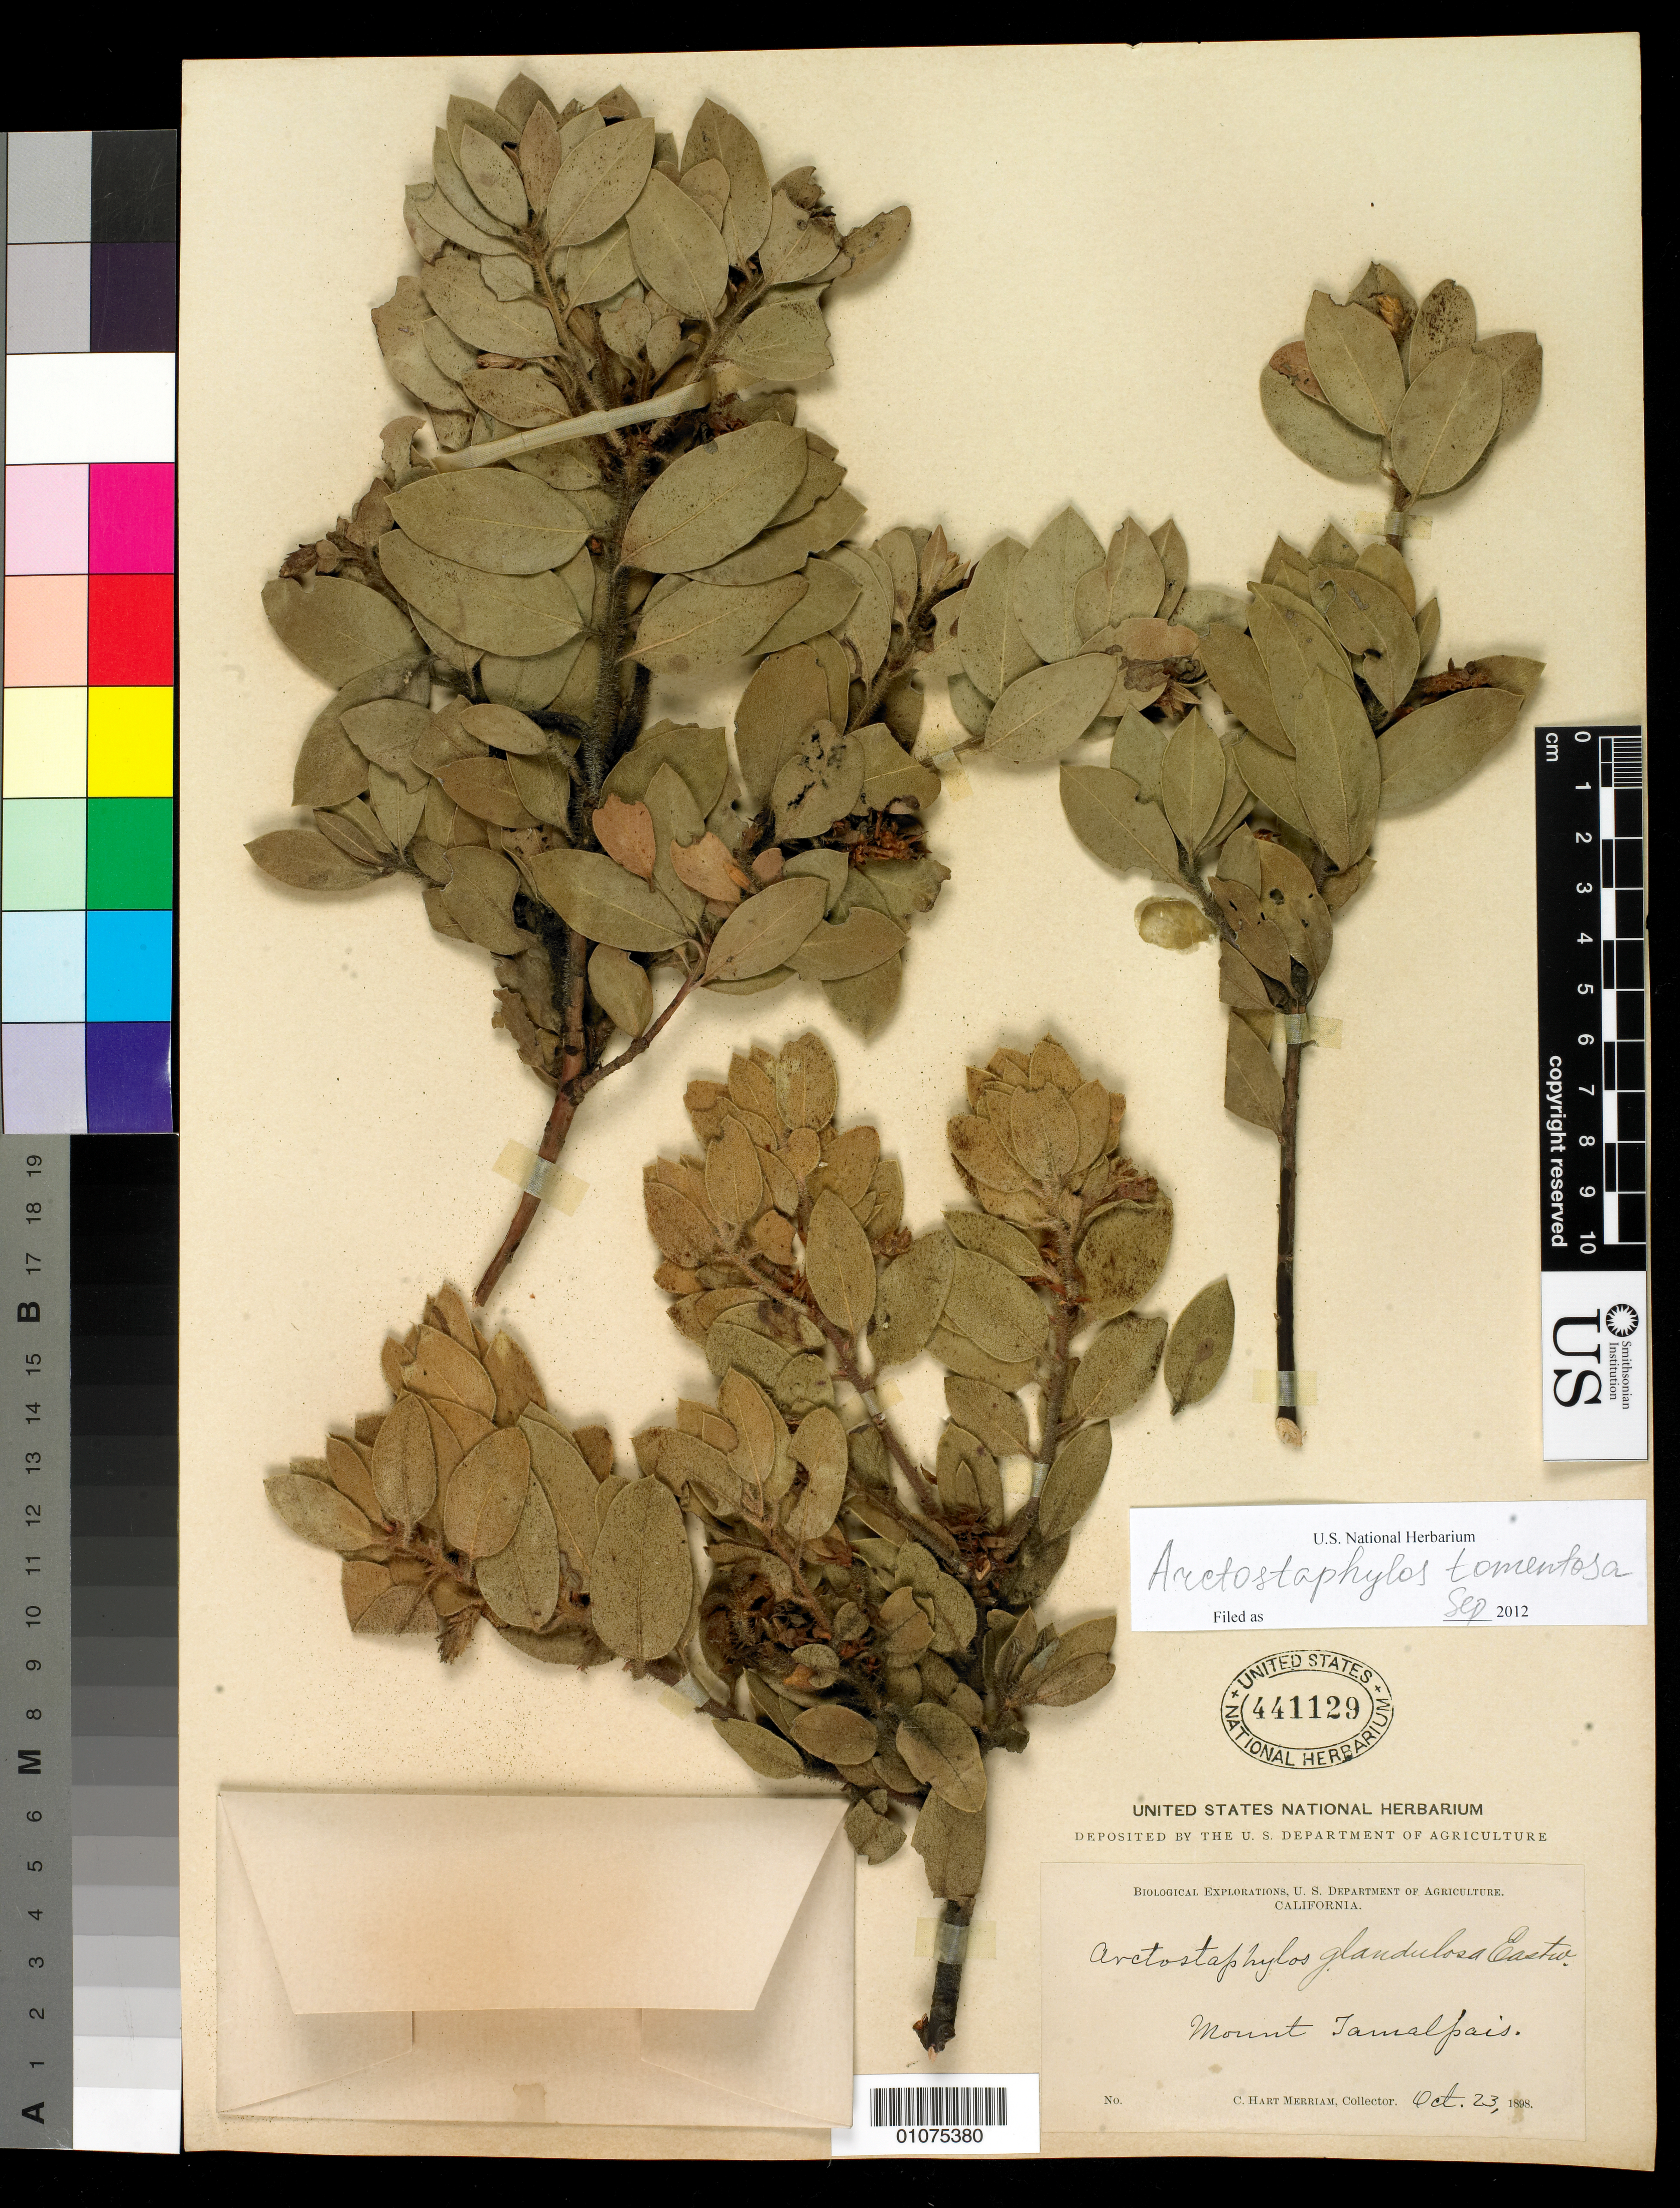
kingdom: Plantae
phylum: Tracheophyta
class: Magnoliopsida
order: Ericales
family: Ericaceae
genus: Arctostaphylos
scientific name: Arctostaphylos tomentosa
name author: (Pursh) Lindl.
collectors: C. Merriam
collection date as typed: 23 Oct 1898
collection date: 1898-10-23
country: United States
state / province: California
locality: Mount Tamalpais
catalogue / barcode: US 441129